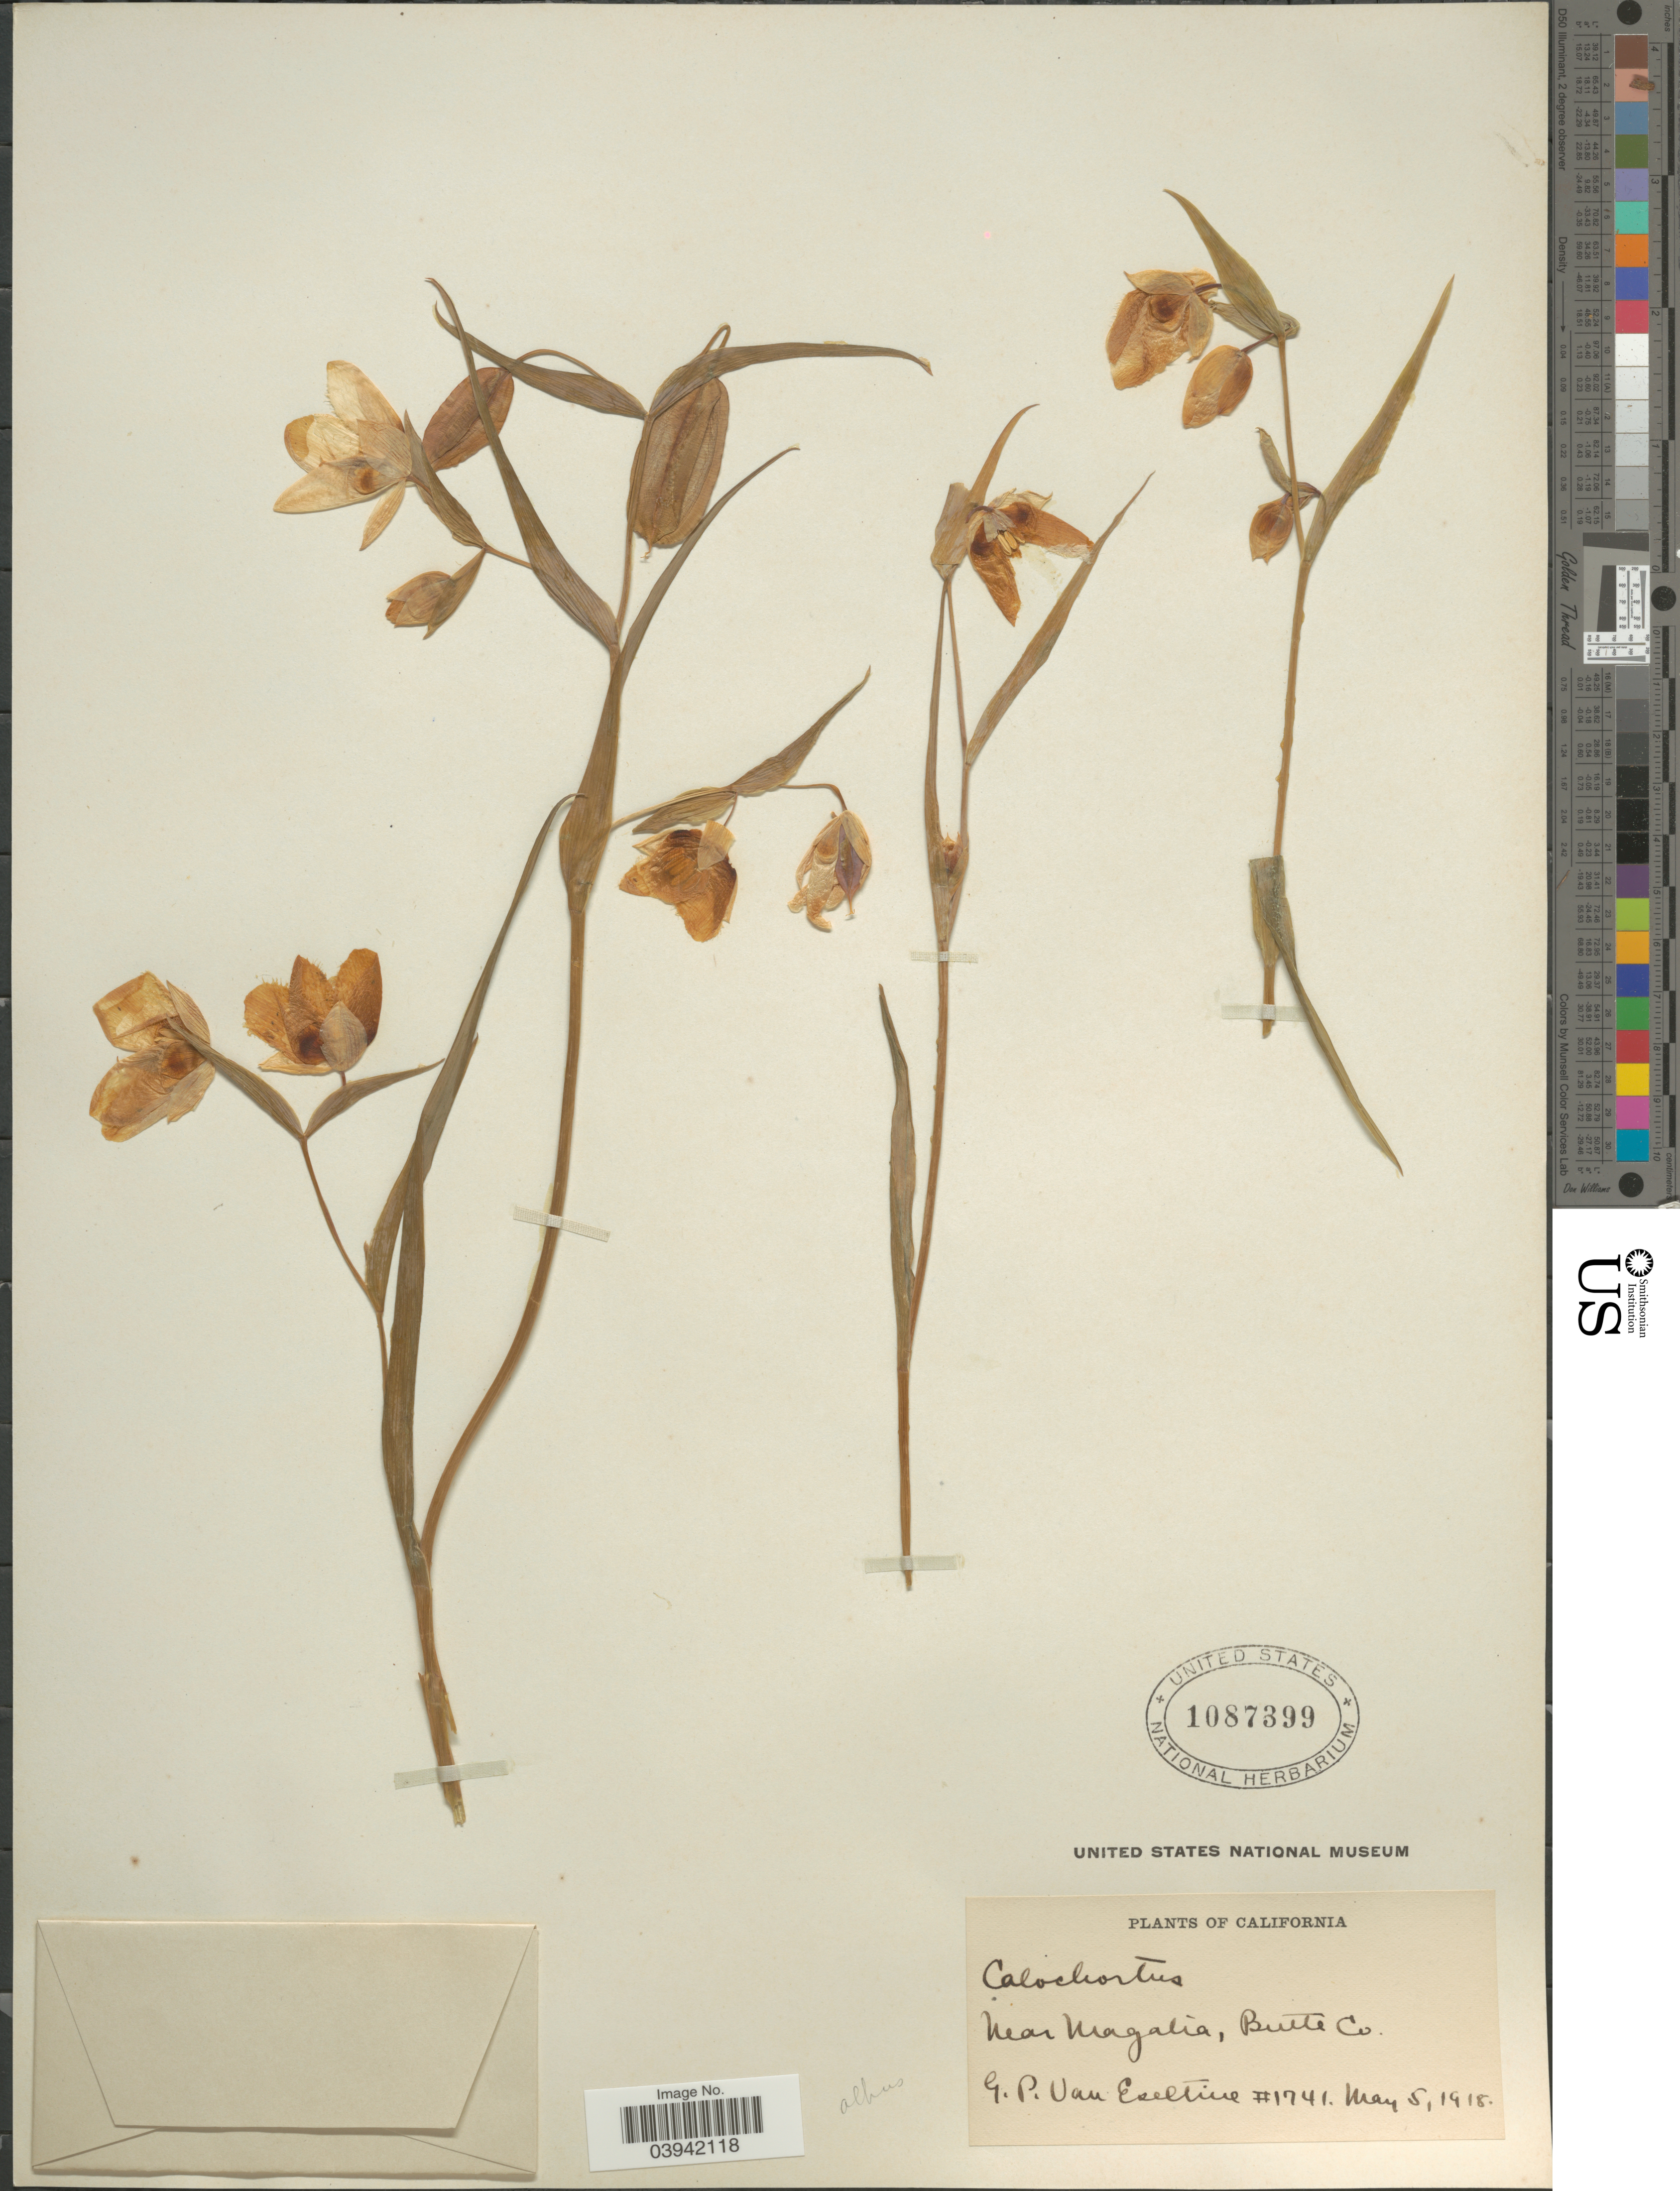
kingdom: Plantae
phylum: Tracheophyta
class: Liliopsida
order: Liliales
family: Liliaceae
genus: Calochortus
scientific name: Calochortus albus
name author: (Benth.) Douglas ex Benth.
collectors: G. P. Van Eseltine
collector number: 1741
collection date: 1918-05-05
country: United States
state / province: California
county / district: Butte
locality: Near Magalia, Butte Co.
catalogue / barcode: US 1087399